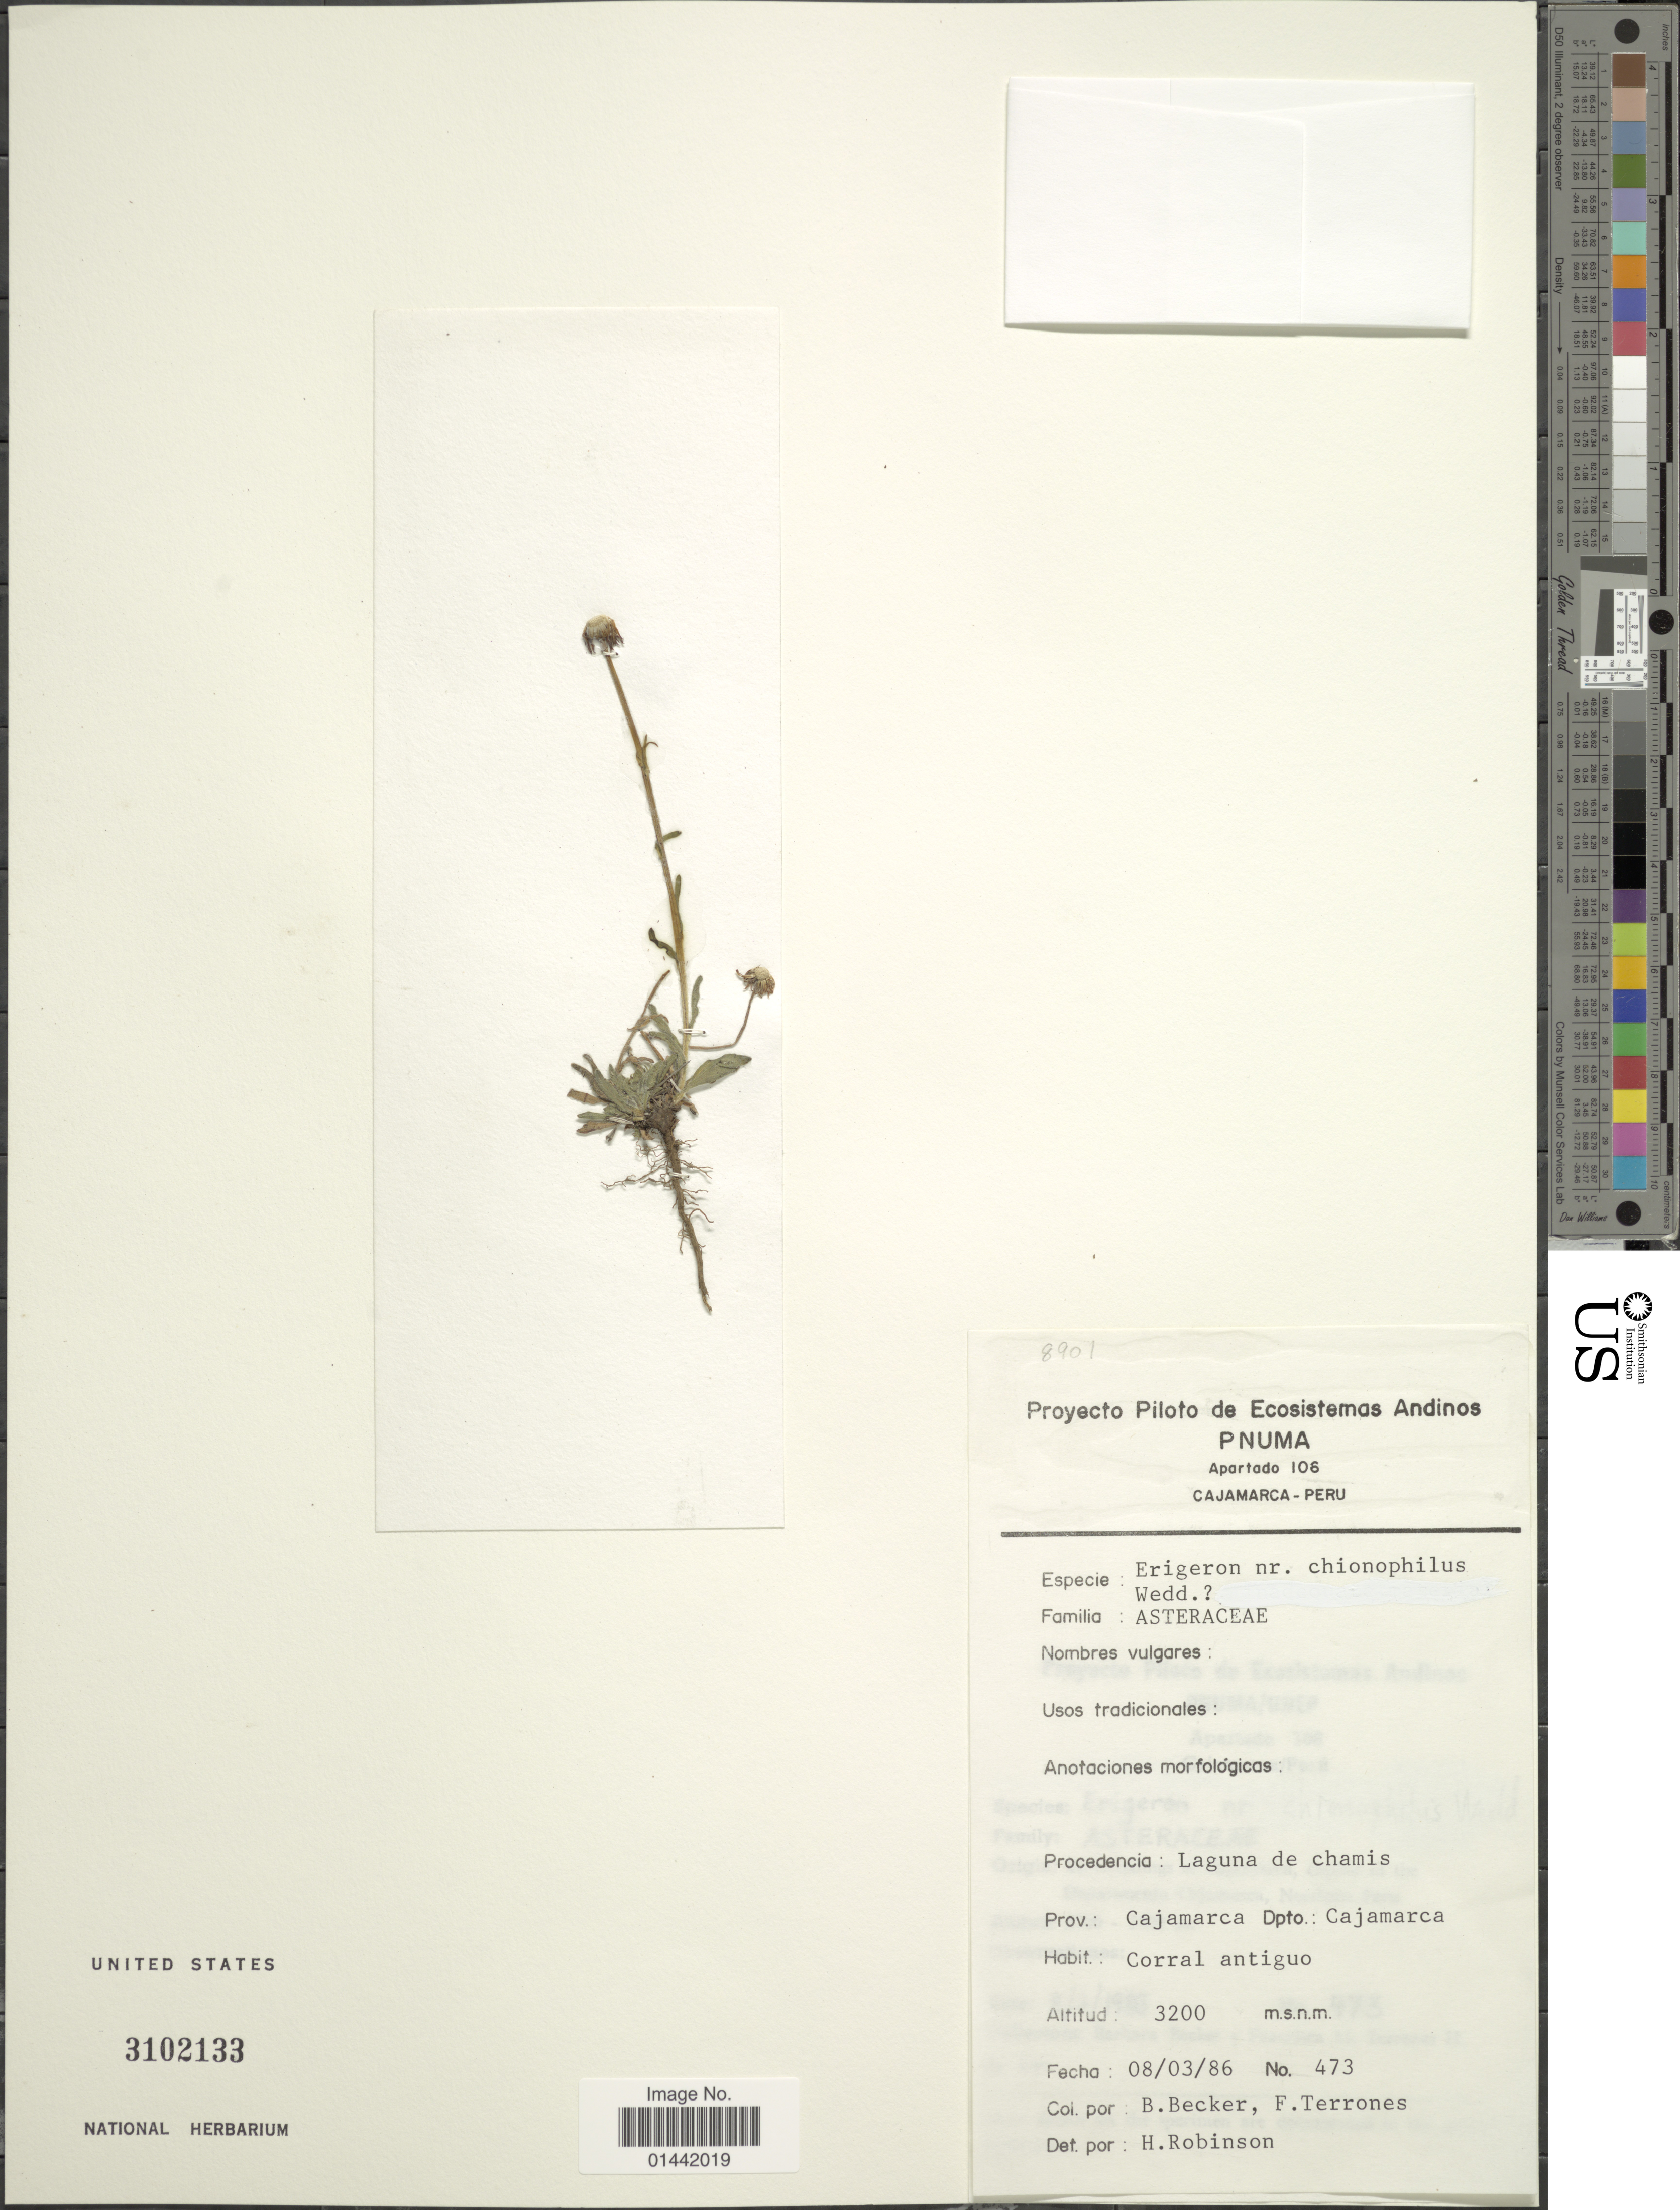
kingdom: Plantae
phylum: Tracheophyta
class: Magnoliopsida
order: Asterales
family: Asteraceae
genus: Erigeron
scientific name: Erigeron chionophilus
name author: Wedd.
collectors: B. Becker & F. Terrones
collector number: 473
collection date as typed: Transcribed d/m/y: 8/3/86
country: Peru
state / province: Cajamarca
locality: Laguna de chamis, Dpto: cajamarca, Corral antiguo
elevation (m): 3200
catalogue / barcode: US 3102133